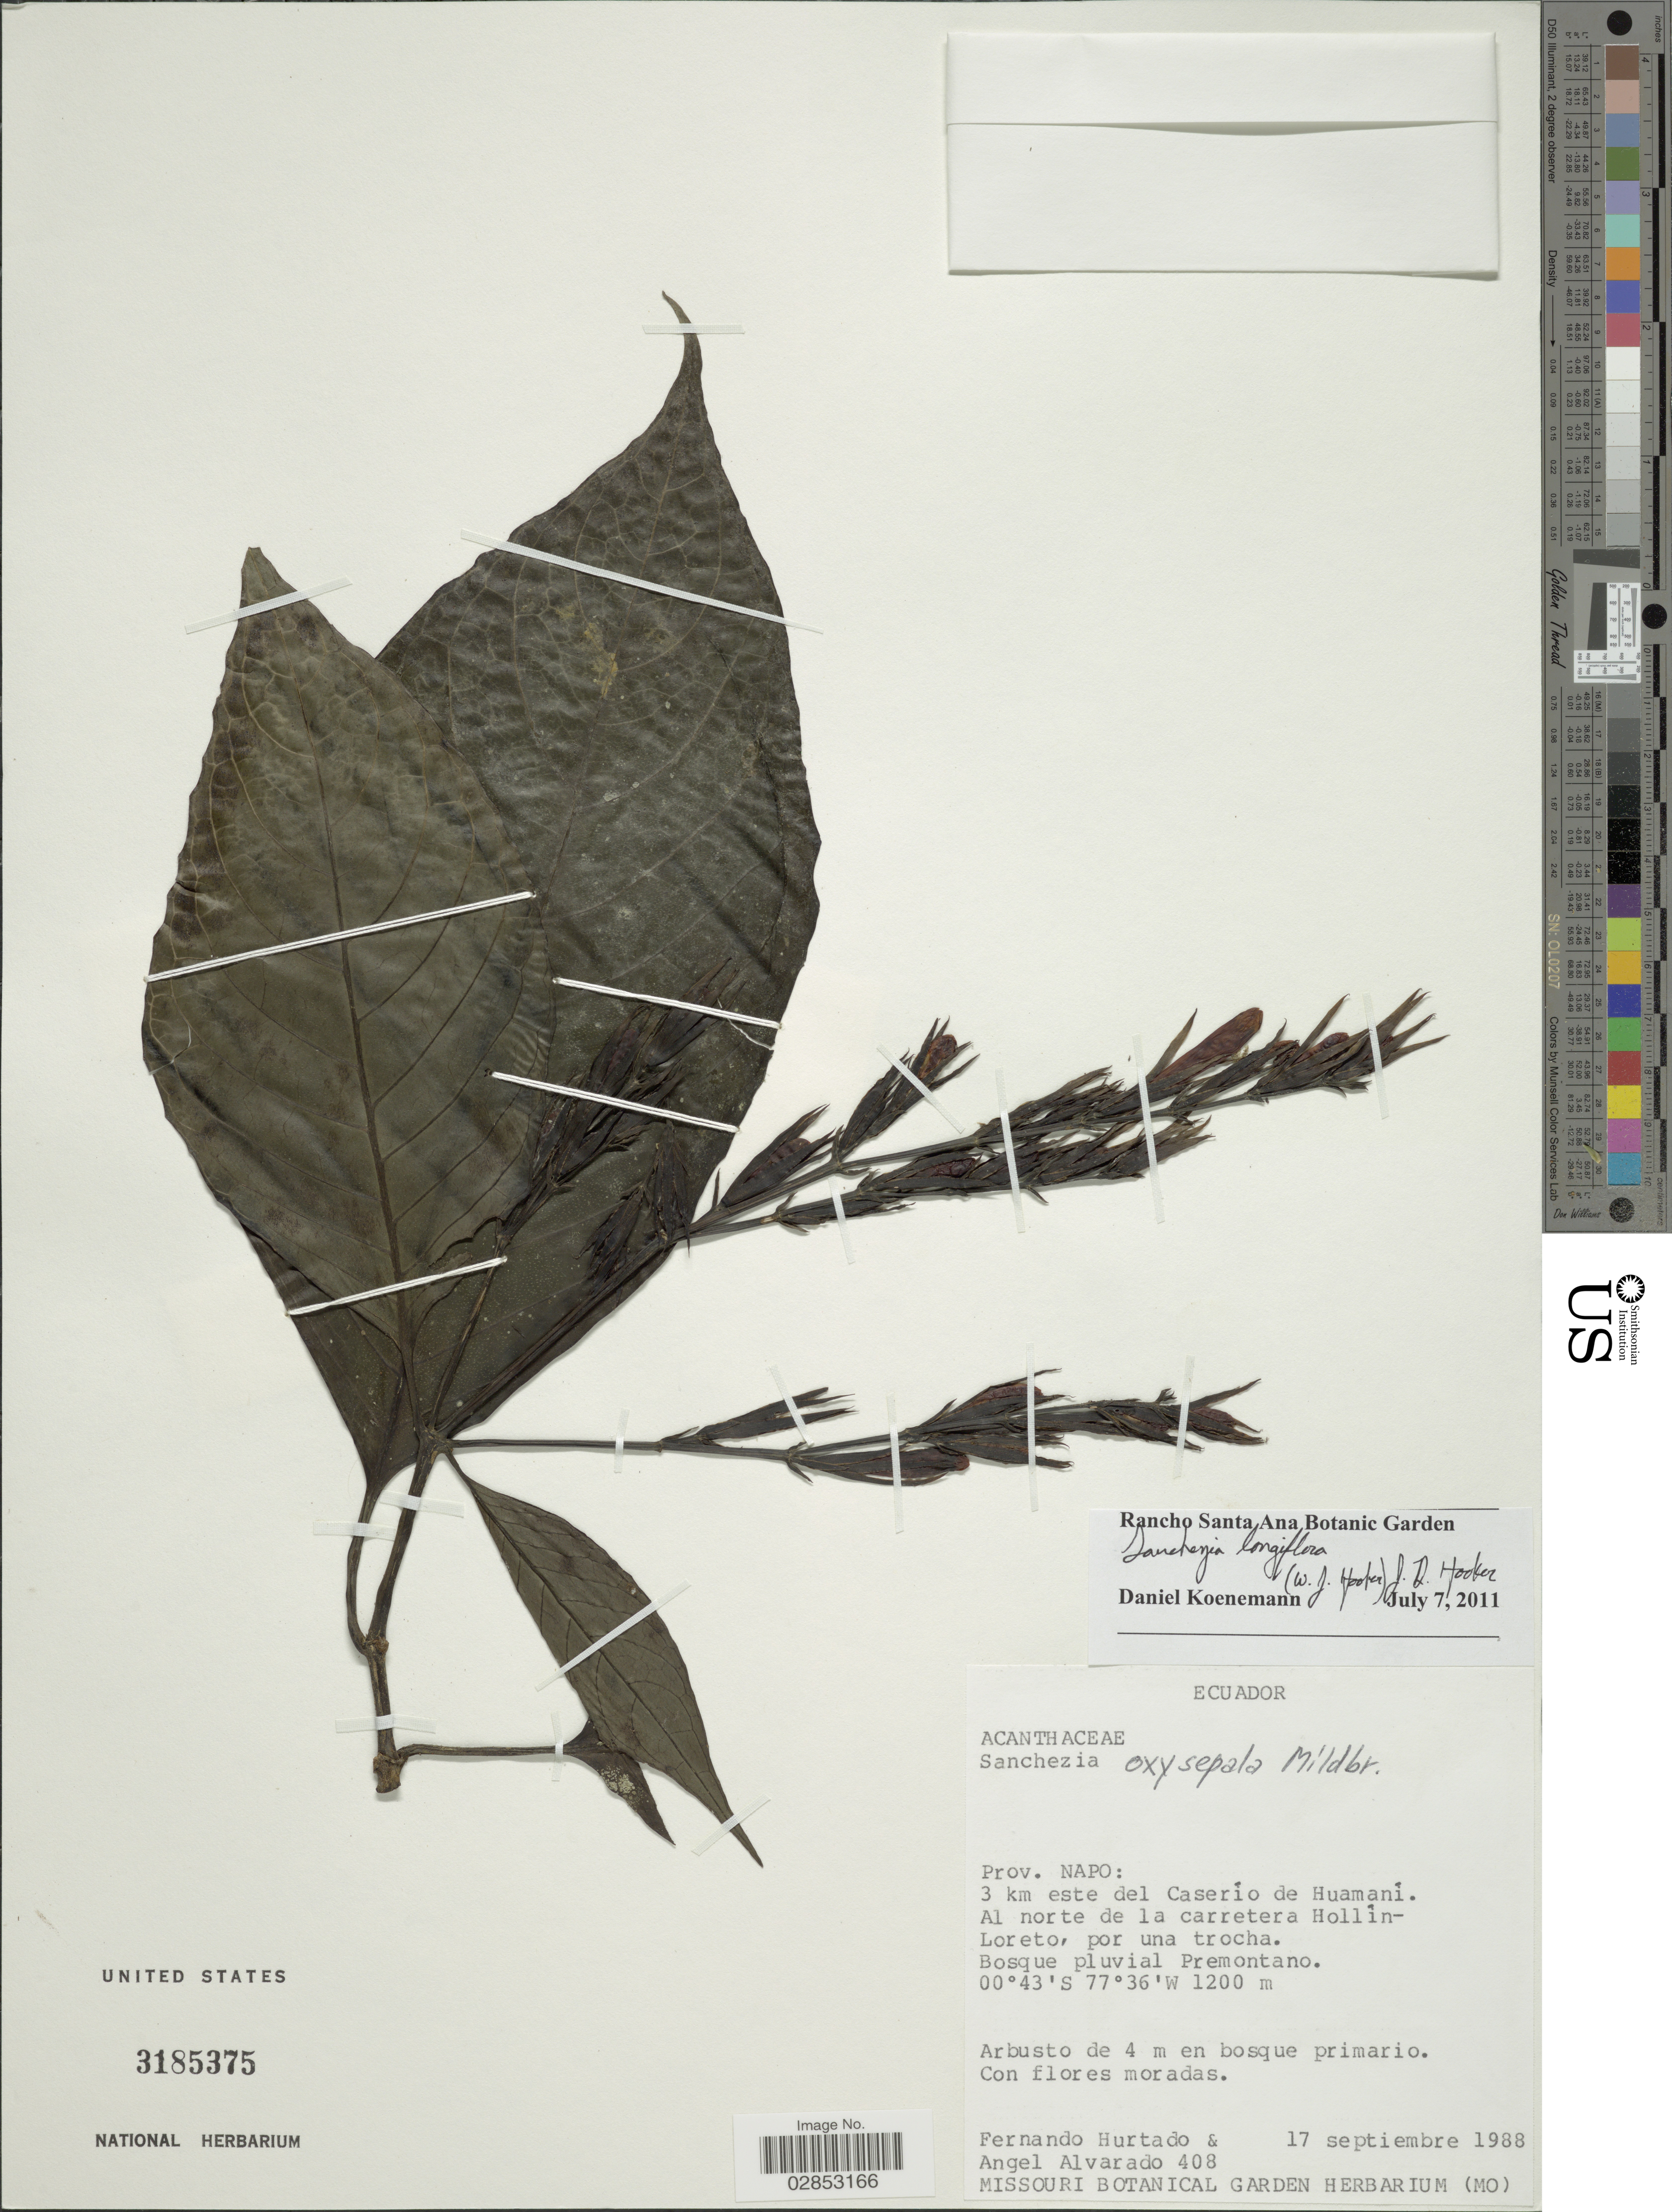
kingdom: Plantae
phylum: Tracheophyta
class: Magnoliopsida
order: Lamiales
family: Acanthaceae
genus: Sanchezia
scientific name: Sanchezia longiflora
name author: (Hook. f.) Hook. f. ex Planch.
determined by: Azevedo, Igor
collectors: F. Hurtado & A. Alvarado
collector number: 408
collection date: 1988-09-17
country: Ecuador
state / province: Napo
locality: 3 km este del Caserío de Huamani, Al norte de la carretera Hollin-Loreto, por una trocha.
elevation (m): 1200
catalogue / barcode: US 3185375